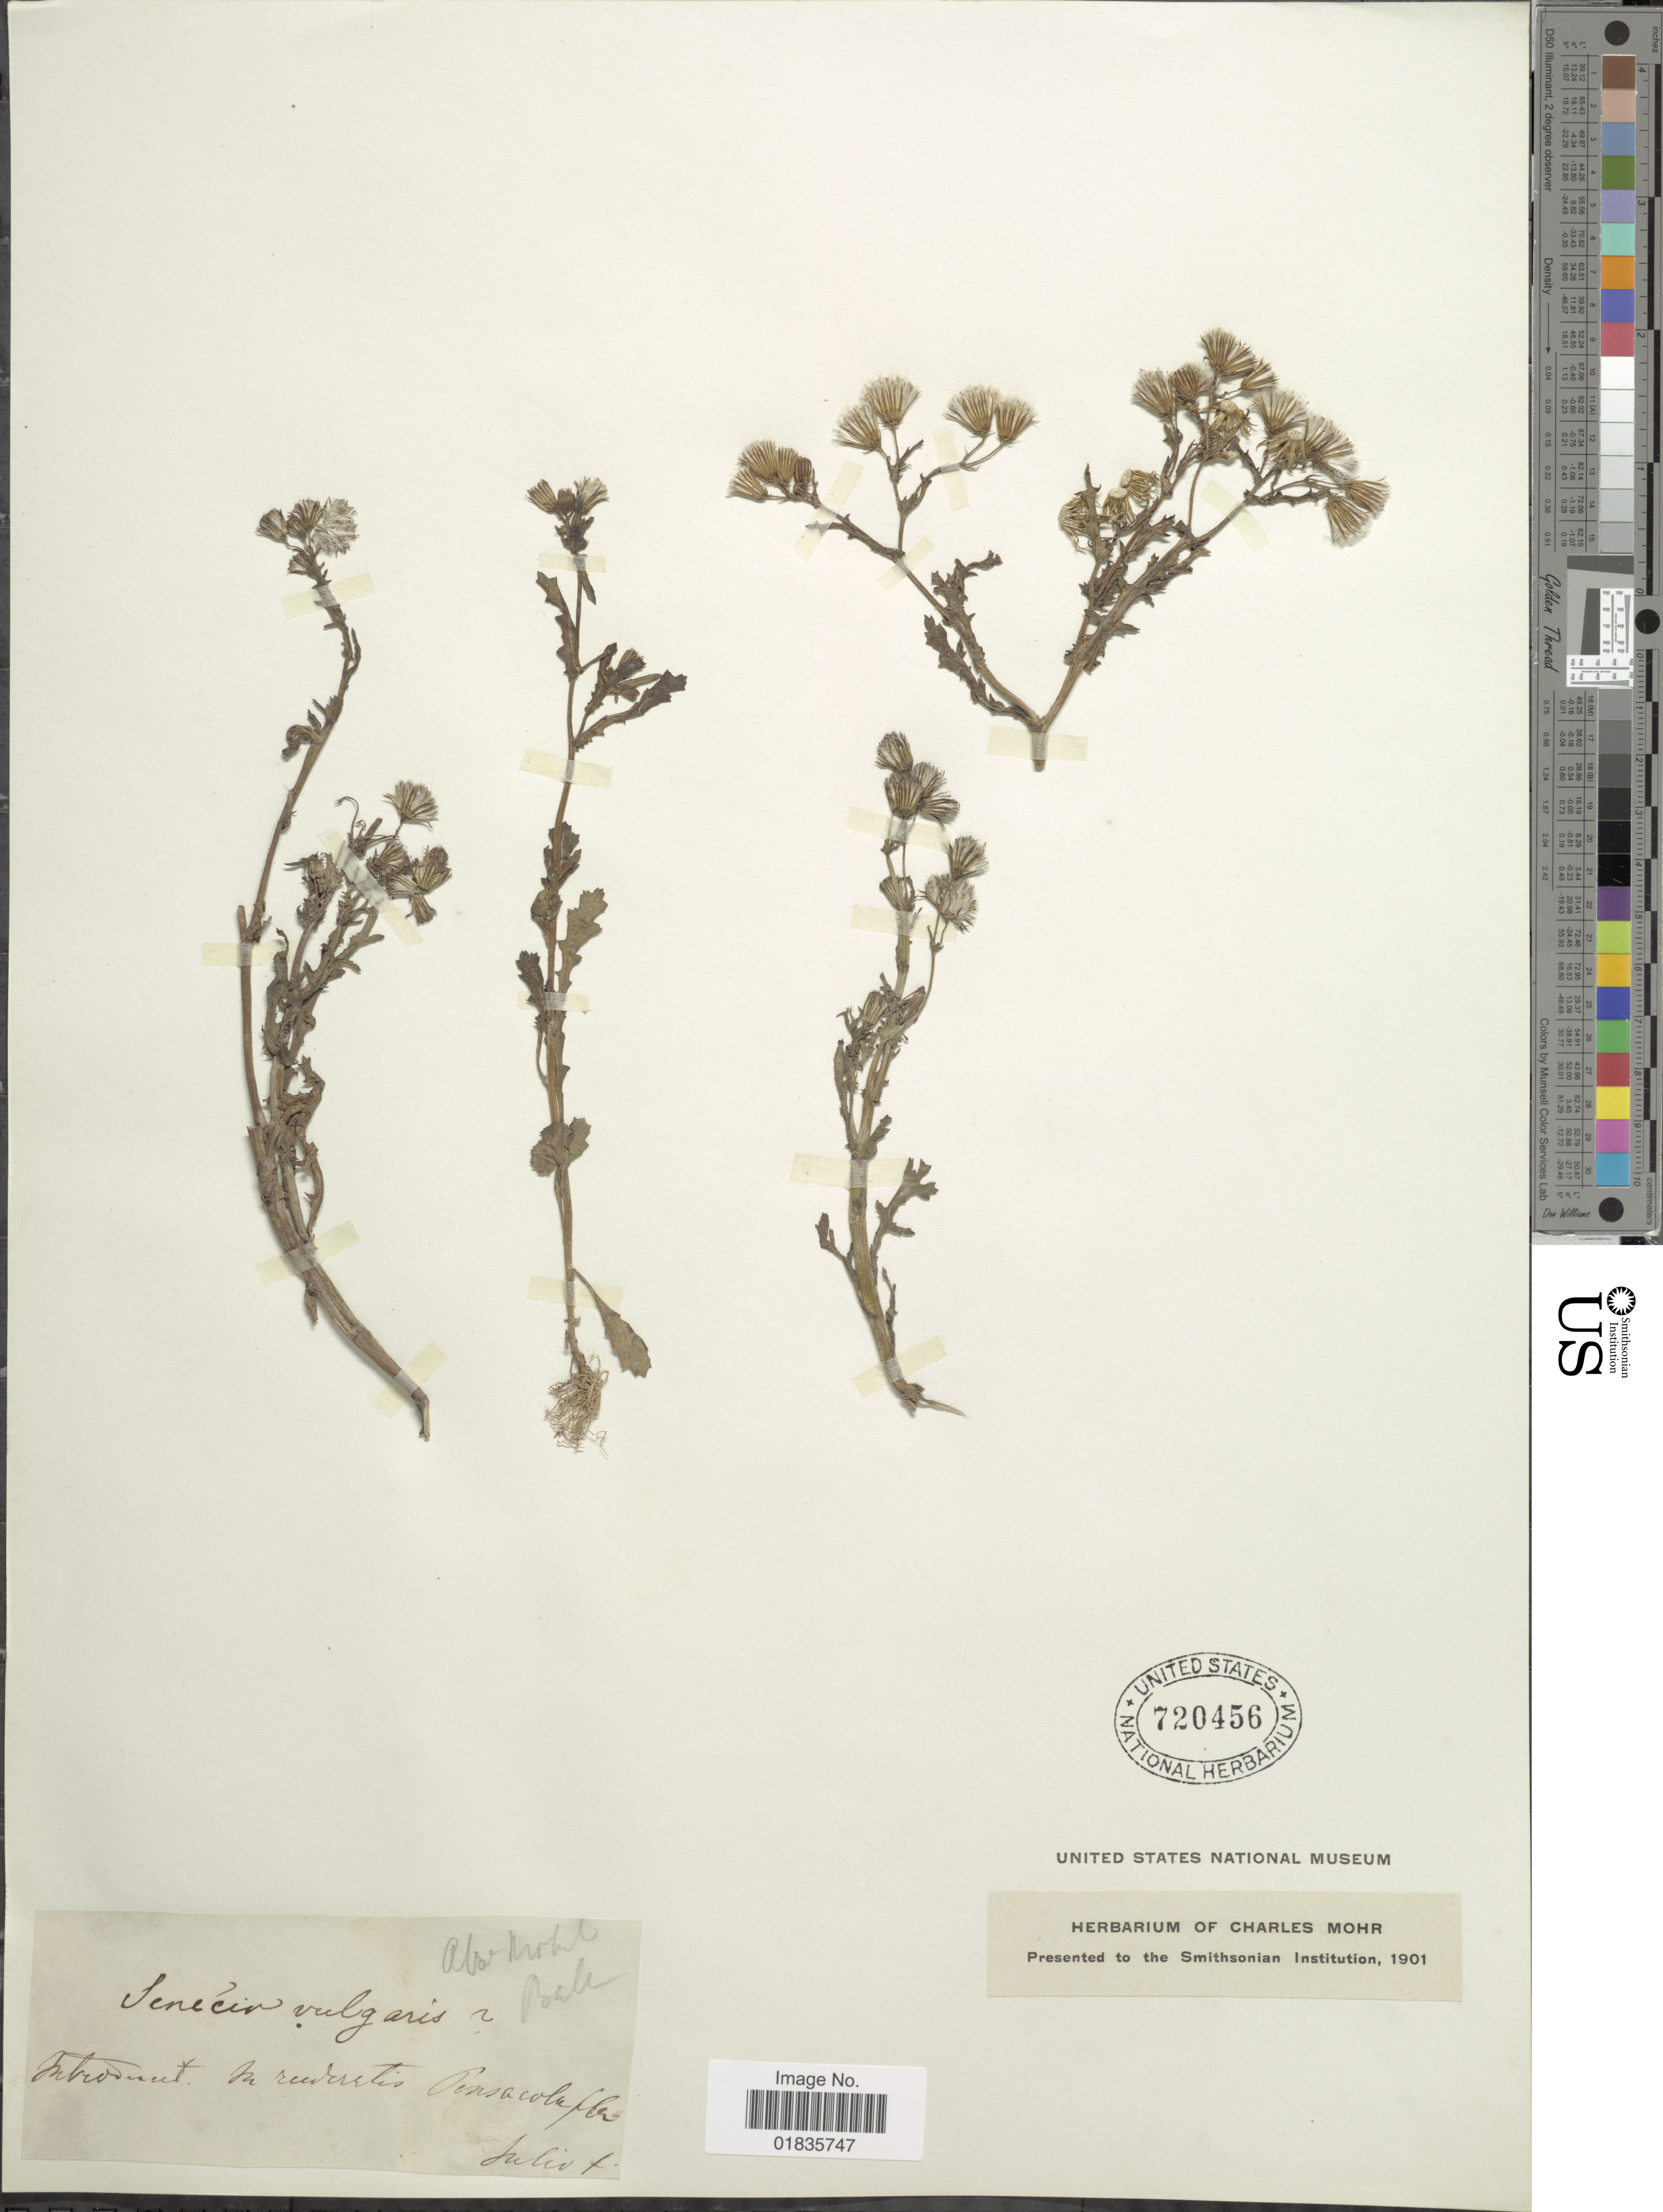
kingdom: Plantae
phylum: Tracheophyta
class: Magnoliopsida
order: Asterales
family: Asteraceae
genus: Senecio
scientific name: Senecio vulgaris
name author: L.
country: United States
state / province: Florida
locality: In ruderatis Pensacola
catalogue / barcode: US 720456